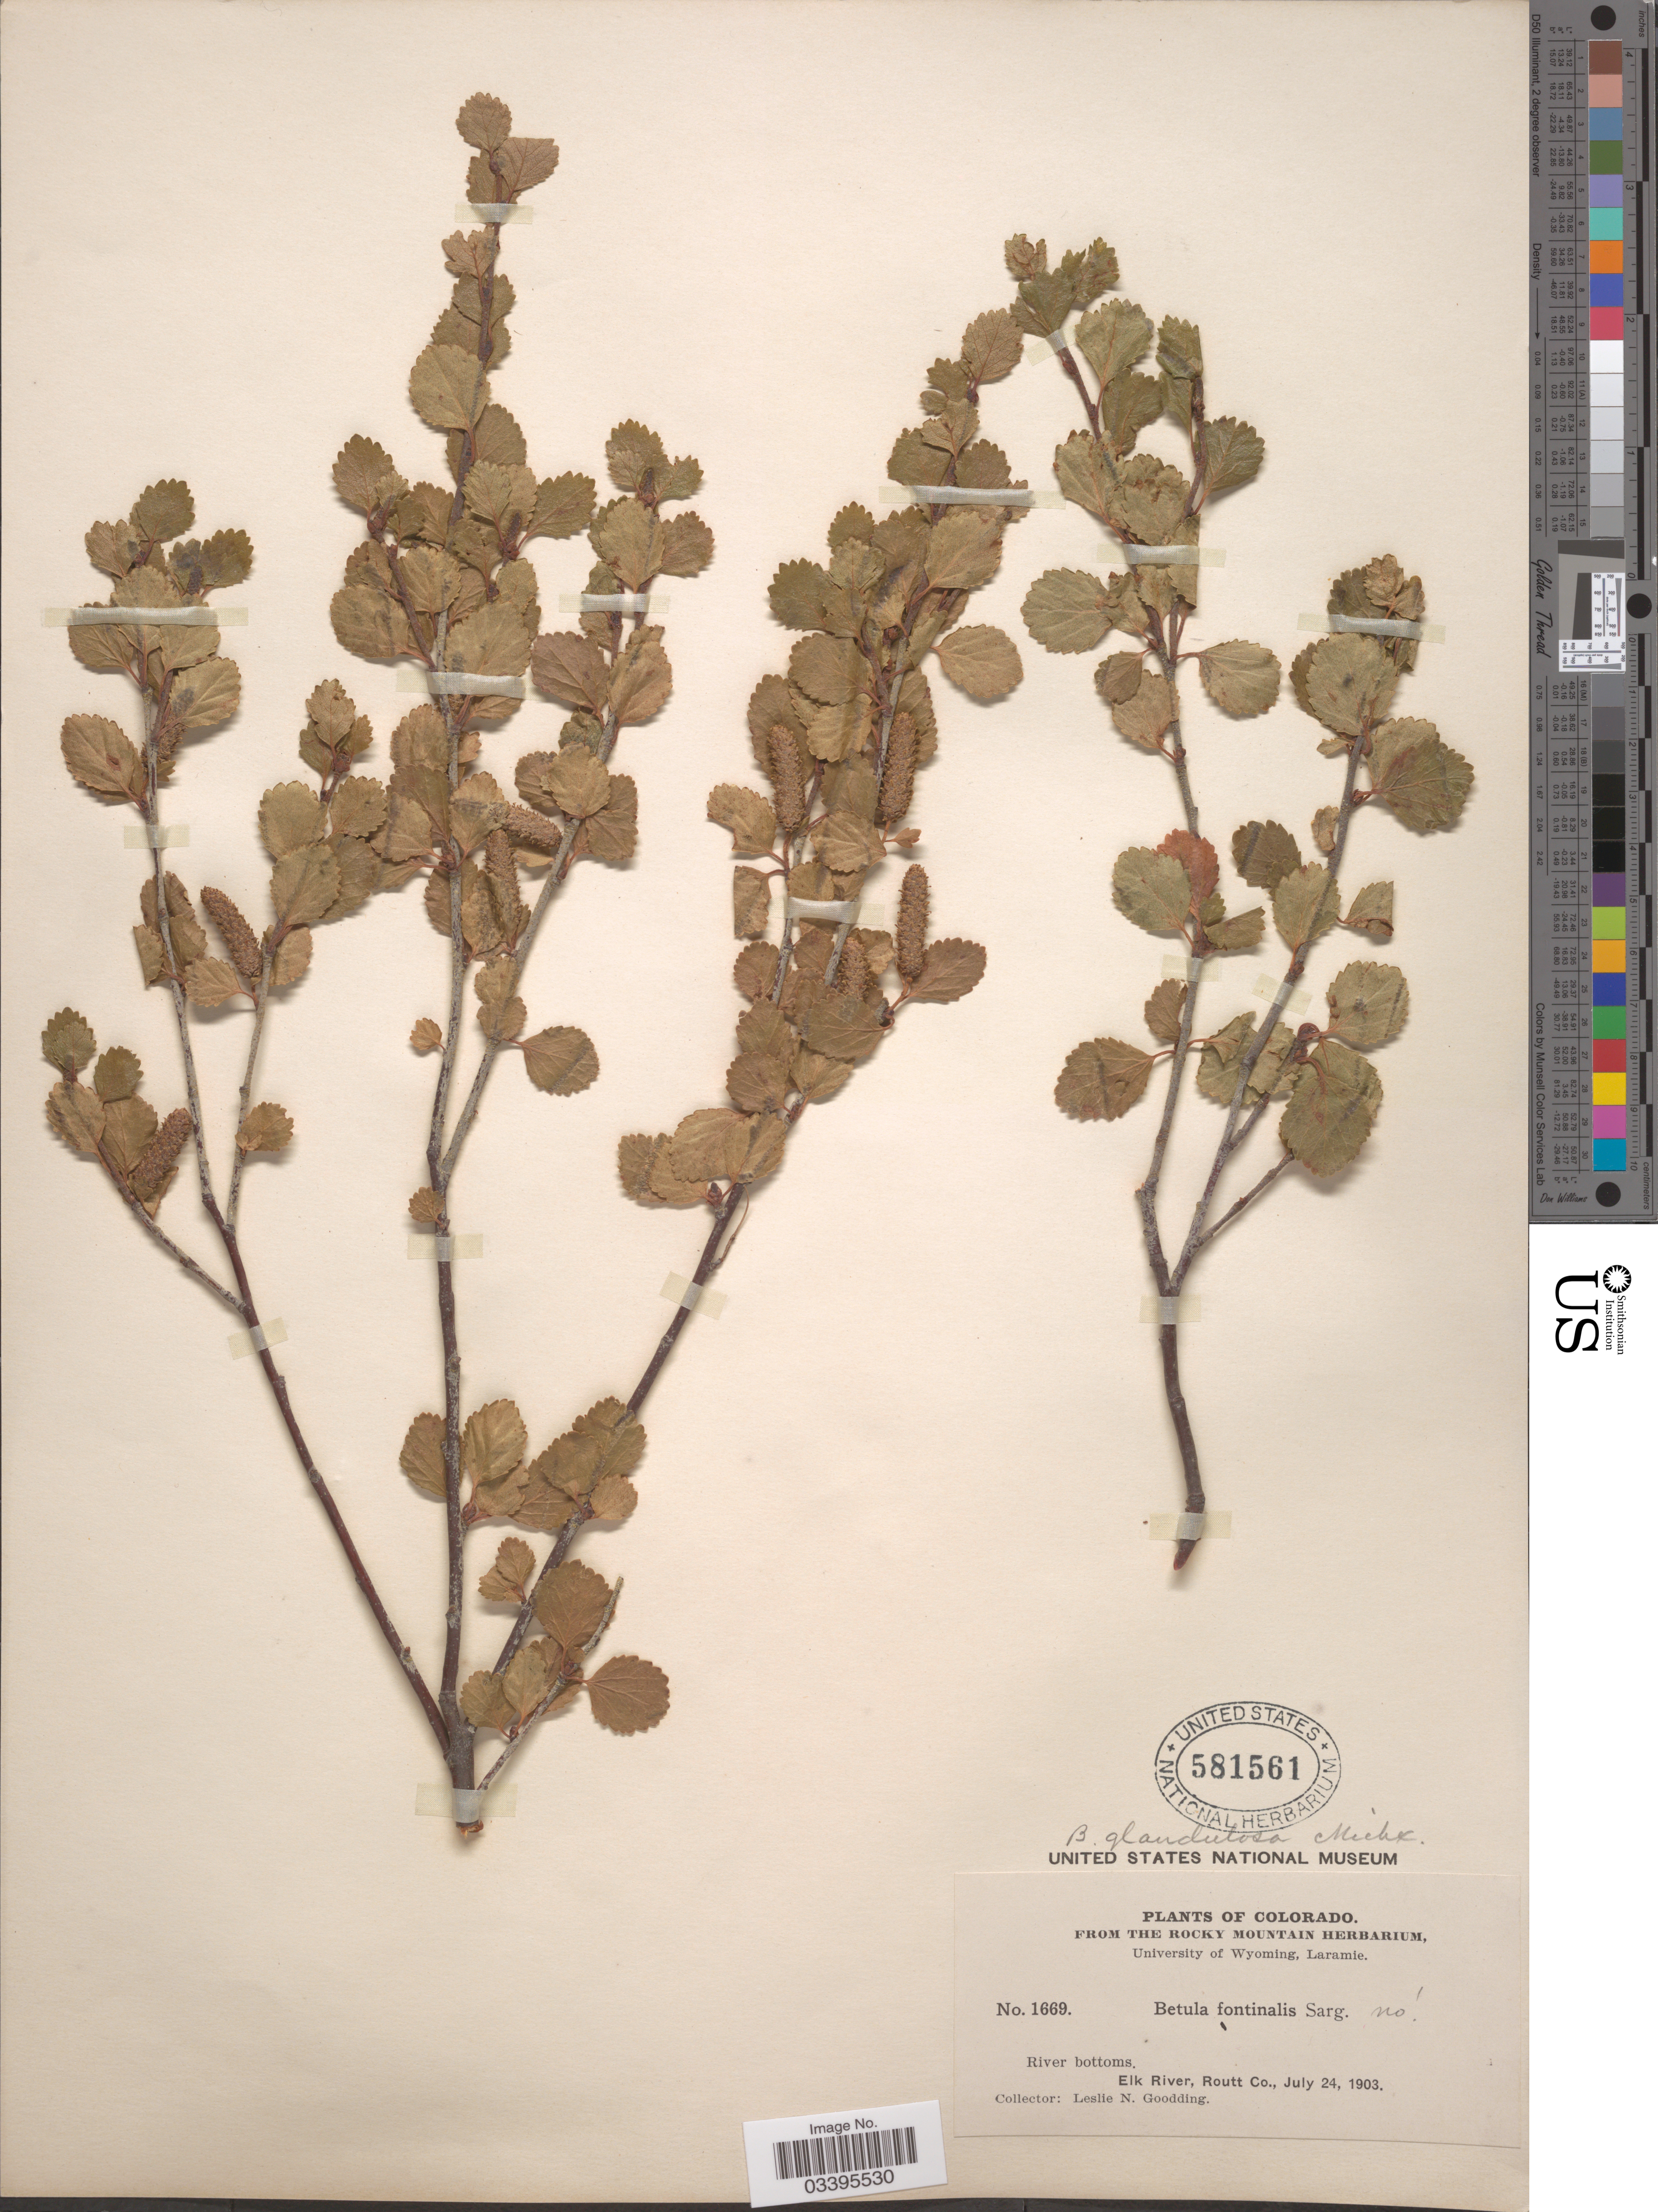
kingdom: Plantae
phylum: Tracheophyta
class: Magnoliopsida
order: Fagales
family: Betulaceae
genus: Betula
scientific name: Betula glandulosa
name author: Michx.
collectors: L. N. Goodding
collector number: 1669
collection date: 1903-07-24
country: United States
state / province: Colorado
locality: Elk River, Routt Co.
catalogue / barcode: US 581561